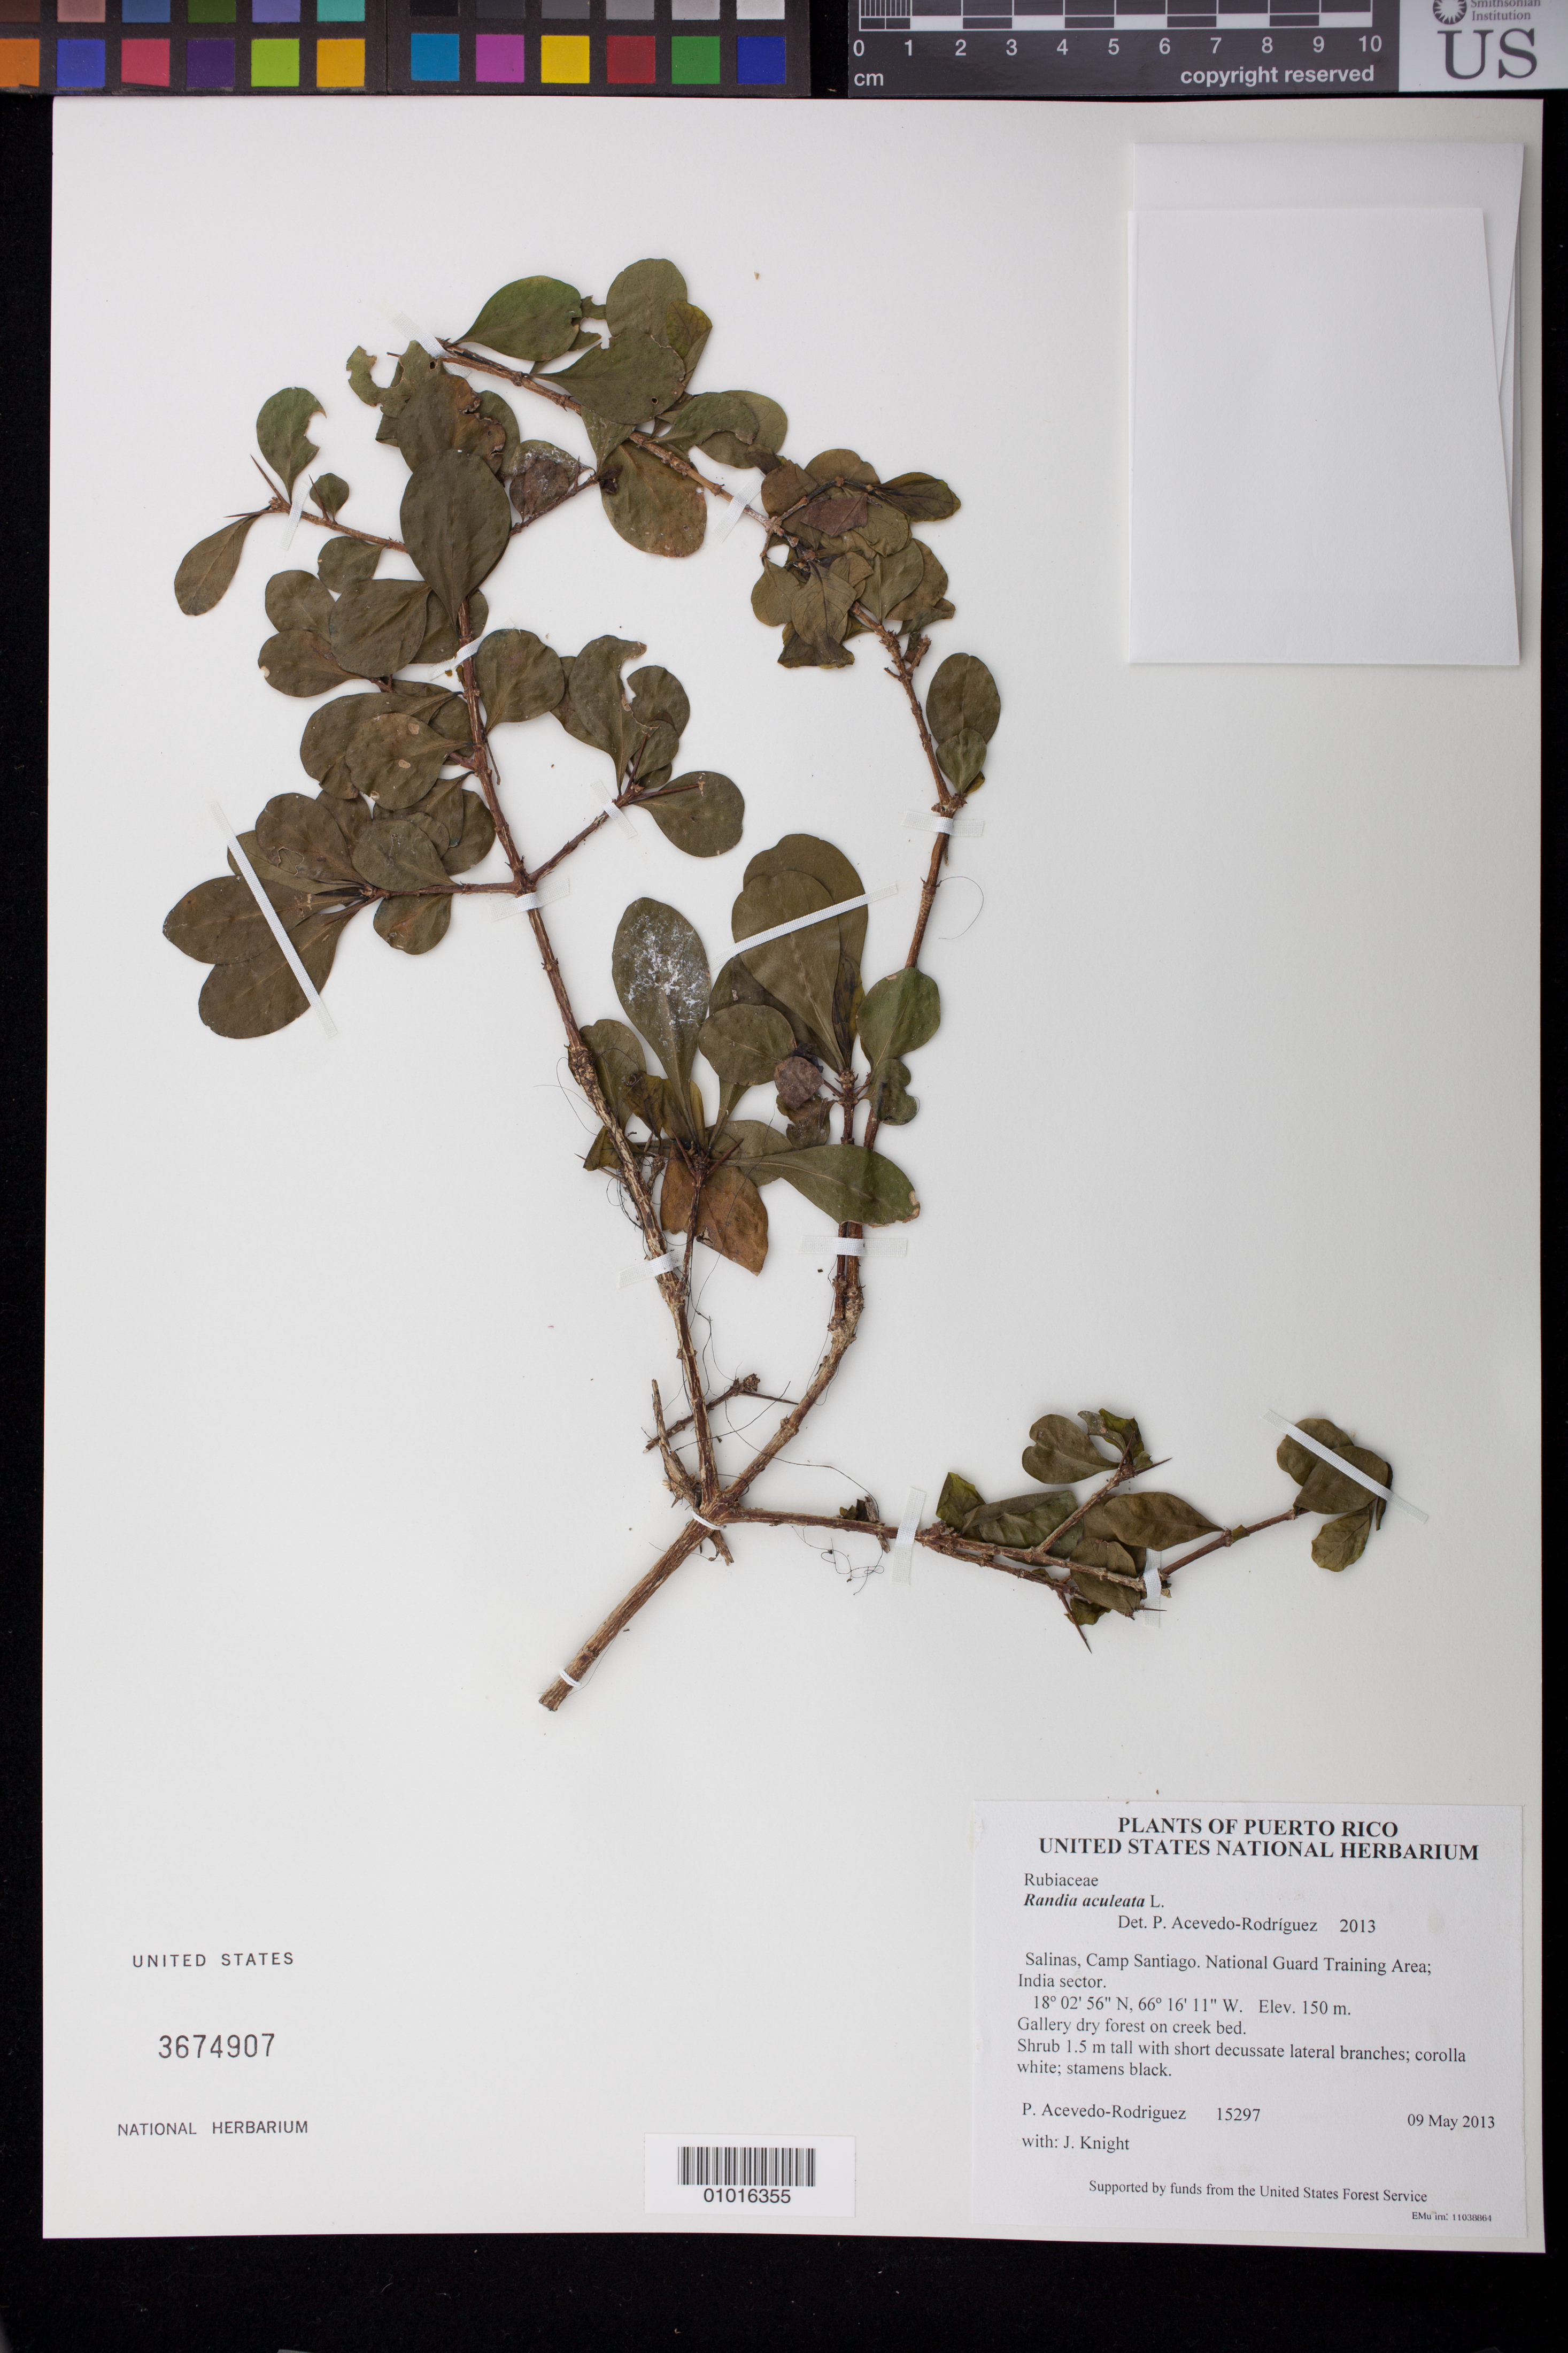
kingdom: Plantae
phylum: Tracheophyta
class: Magnoliopsida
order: Gentianales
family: Rubiaceae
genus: Randia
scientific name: Randia aculeata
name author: L.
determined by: Acevedo-Rodríguez, P., (BOT), Smithsonian Institution - National Museum of Natural History (UNITED STATES)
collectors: P. Acevedo-Rodr. & J. Knight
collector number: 15297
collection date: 2013-05-09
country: Puerto Rico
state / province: Salinas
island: Puerto Rico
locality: Camp Santiago. National Guard Training Area; India sector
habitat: Gallery dry forest on creek bed.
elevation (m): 150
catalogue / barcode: US 3674907